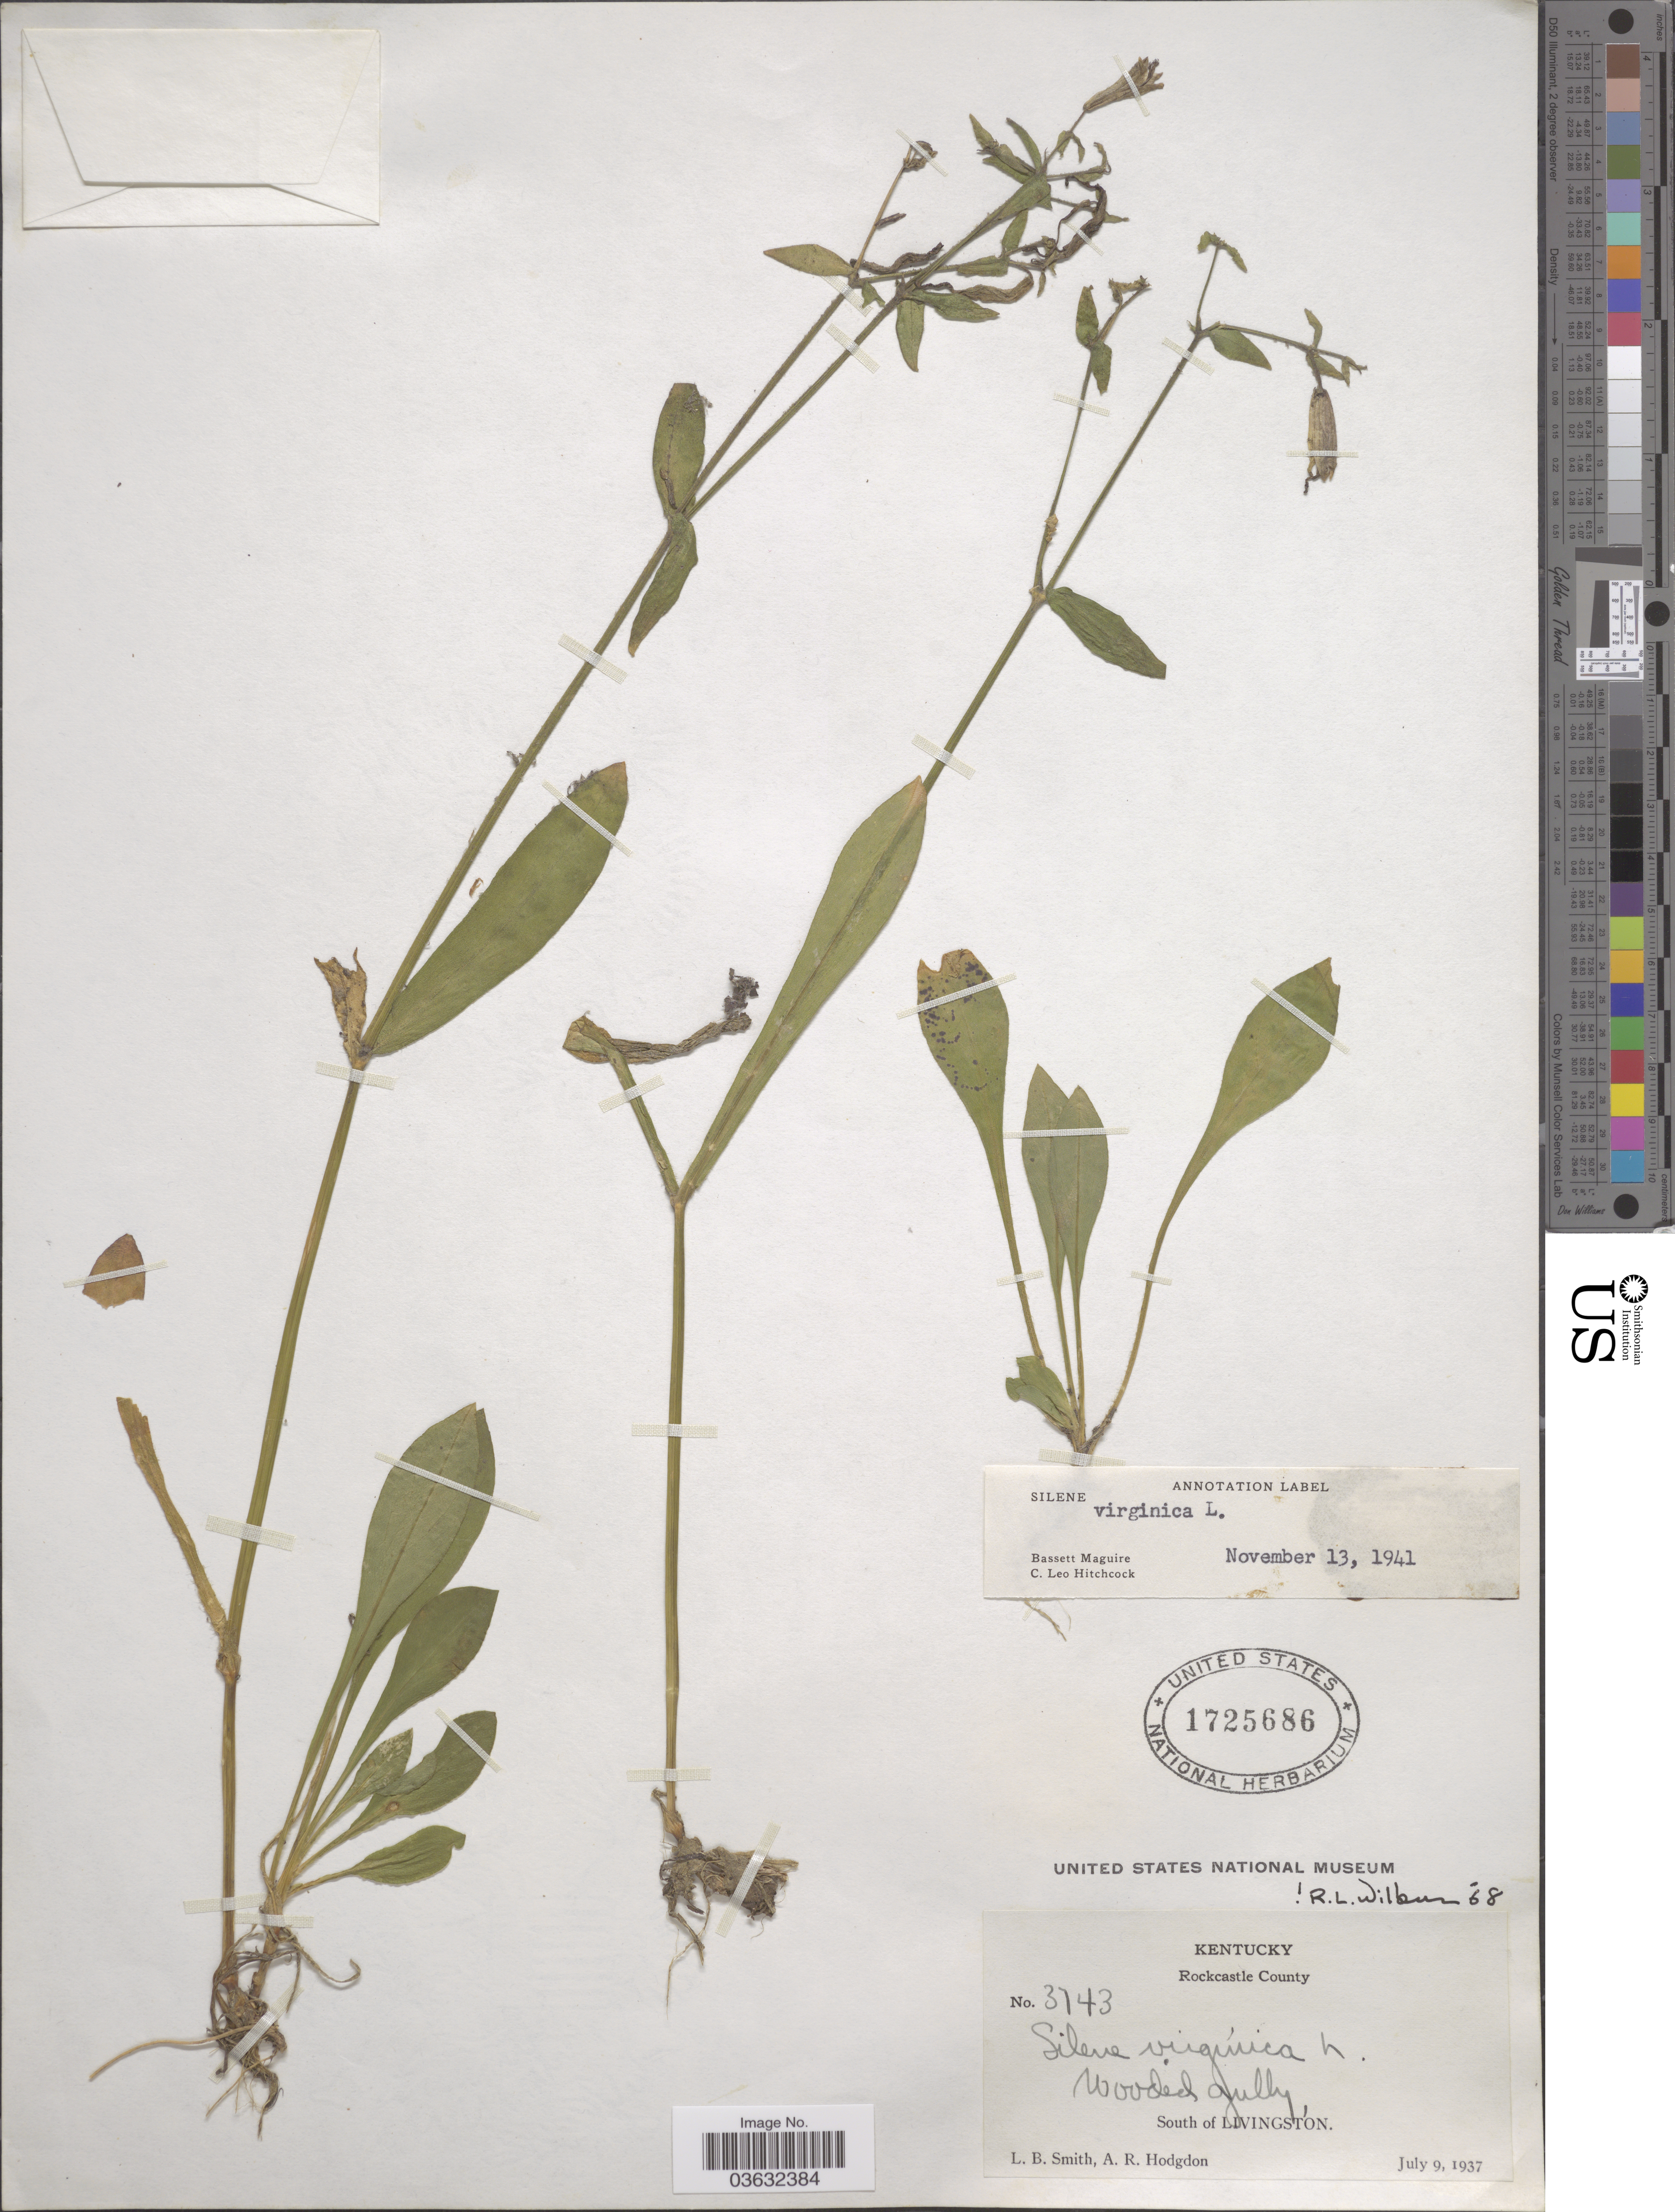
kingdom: Plantae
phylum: Tracheophyta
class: Magnoliopsida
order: Caryophyllales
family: Caryophyllaceae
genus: Silene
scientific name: Silene virginica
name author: L.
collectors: L. Smith & A. R. Hodgdon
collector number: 3743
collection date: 1937-07-09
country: United States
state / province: Kentucky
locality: Rockcastle County, South of Livingston.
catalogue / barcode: US 1725686